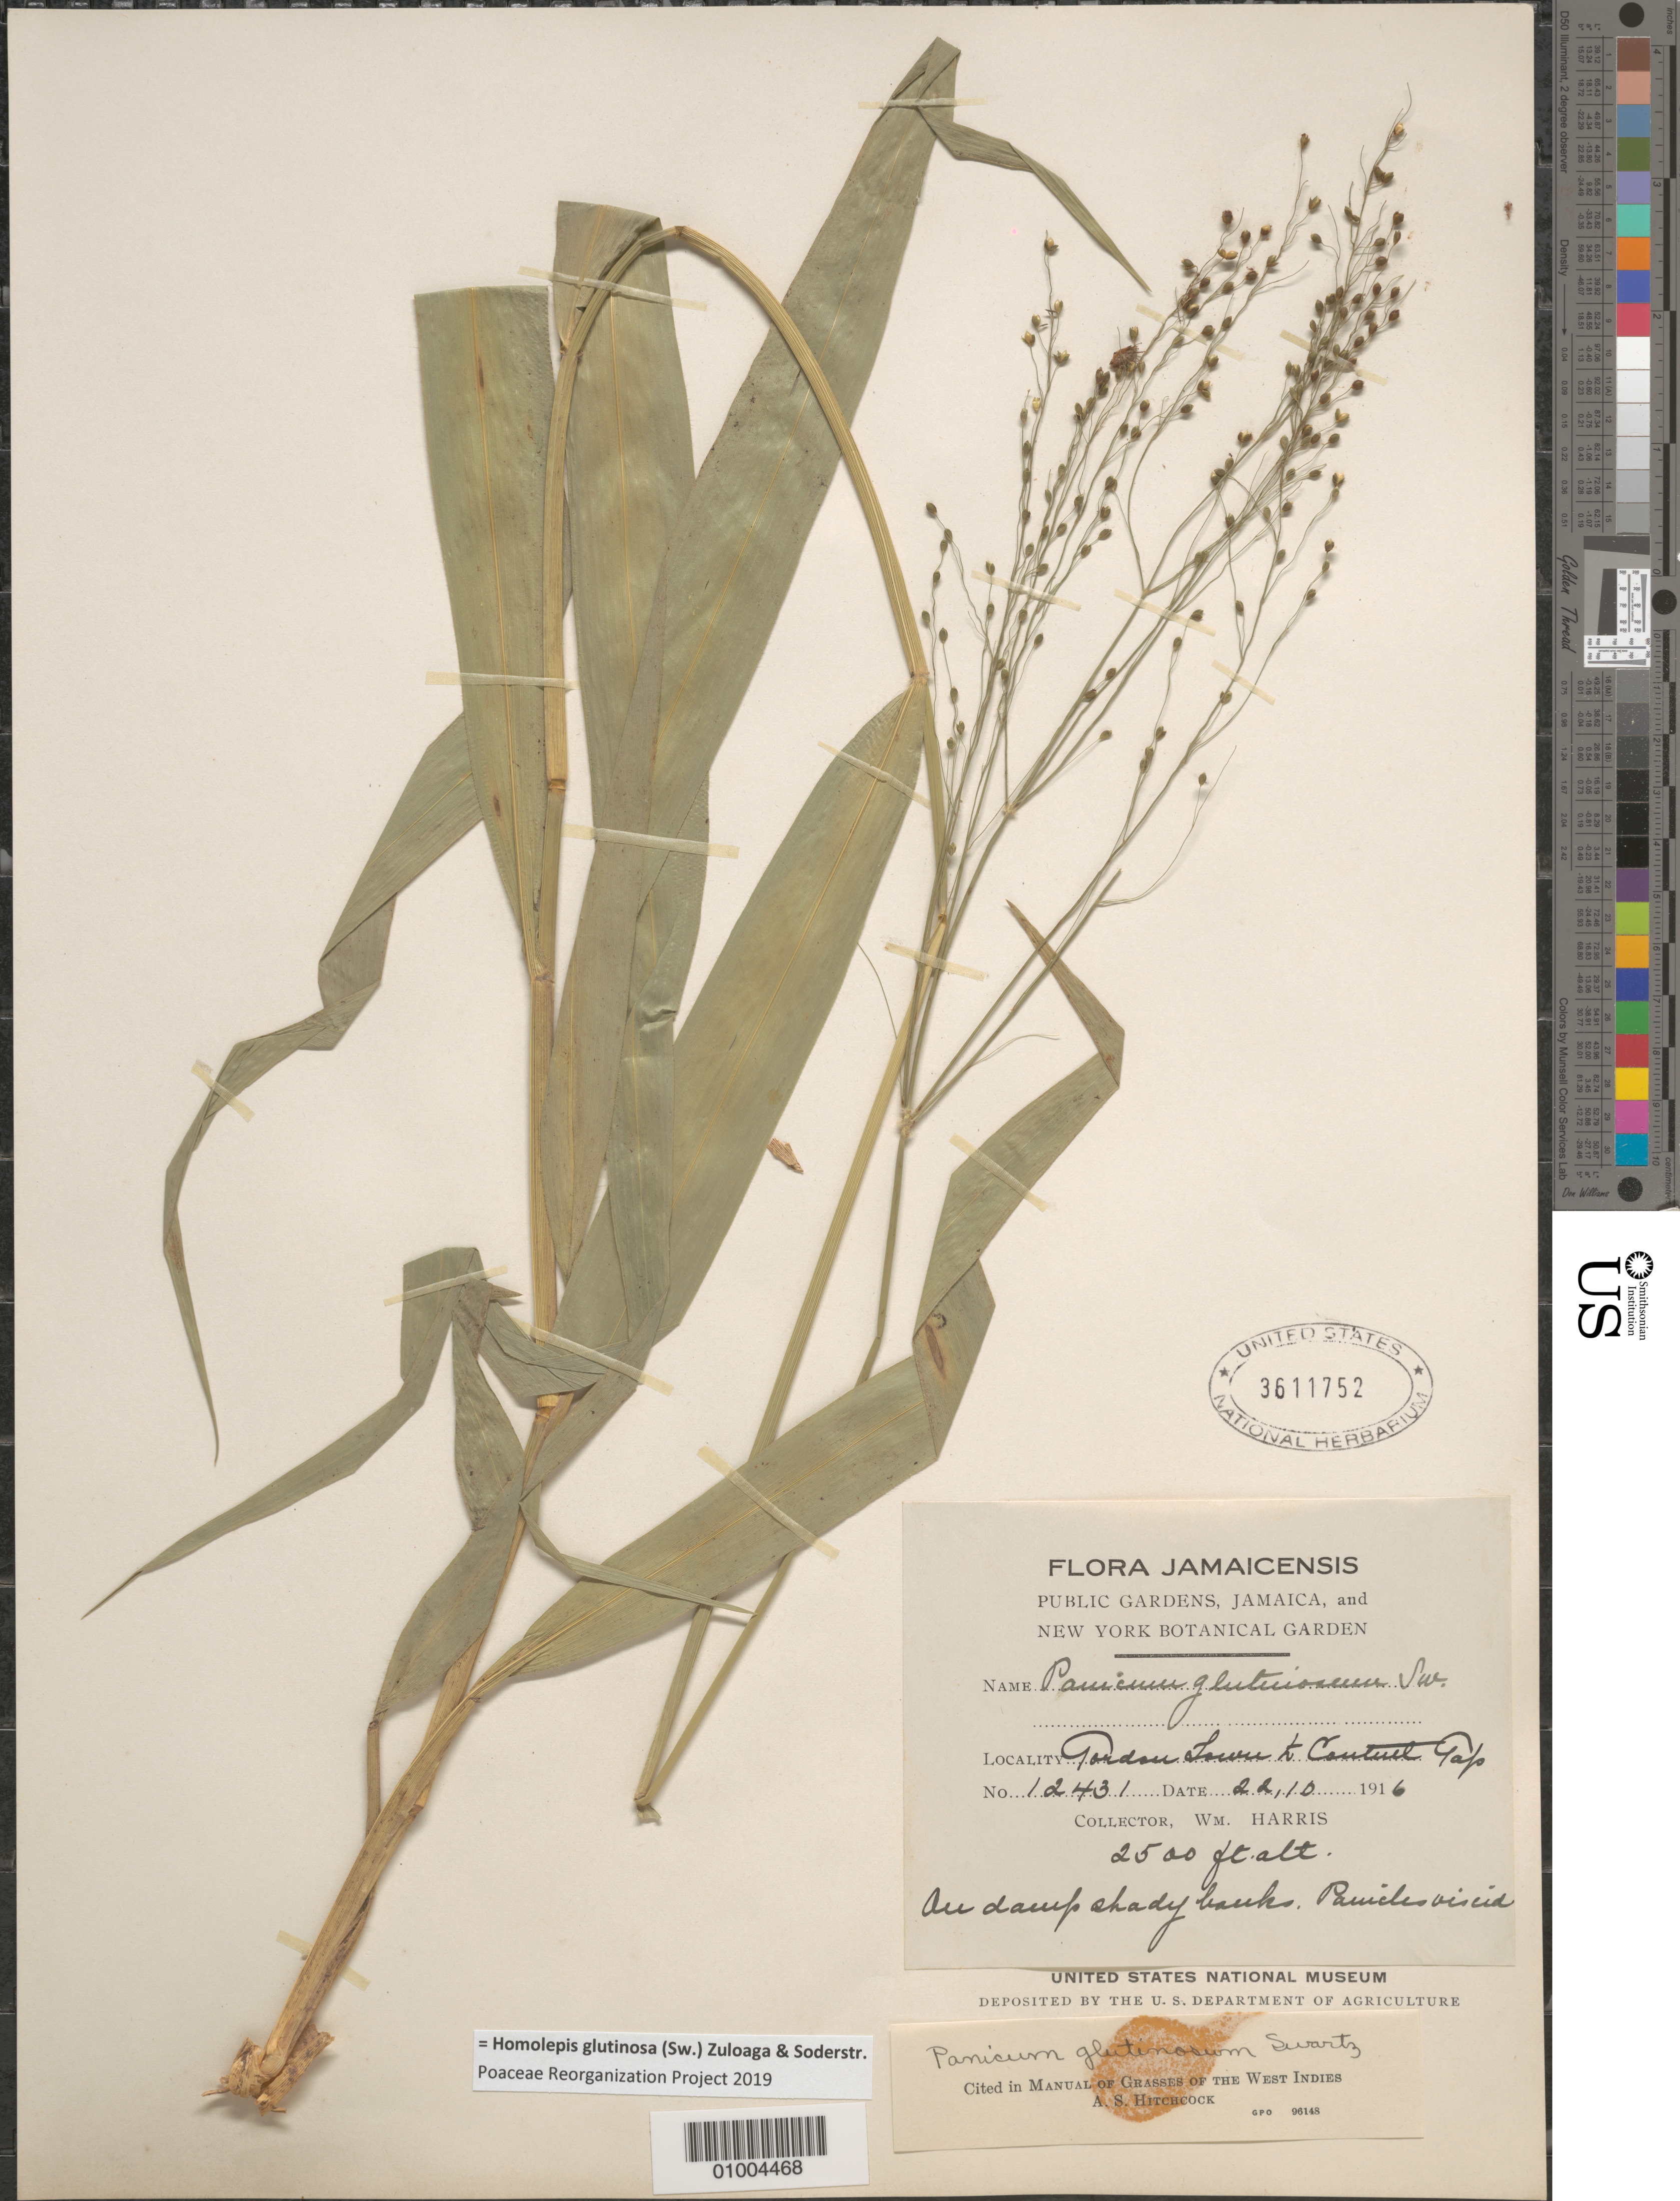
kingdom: Plantae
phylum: Tracheophyta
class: Liliopsida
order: Poales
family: Poaceae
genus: Homolepis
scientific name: Homolepis glutinosa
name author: (Sw.) Zuloaga & Soderstr.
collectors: W. Harris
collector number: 12431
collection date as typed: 22 Oct 1916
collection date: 1916-10-22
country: Jamaica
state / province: Saint Andrew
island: Jamaica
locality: Gordon Town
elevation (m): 762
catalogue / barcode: US 3611752